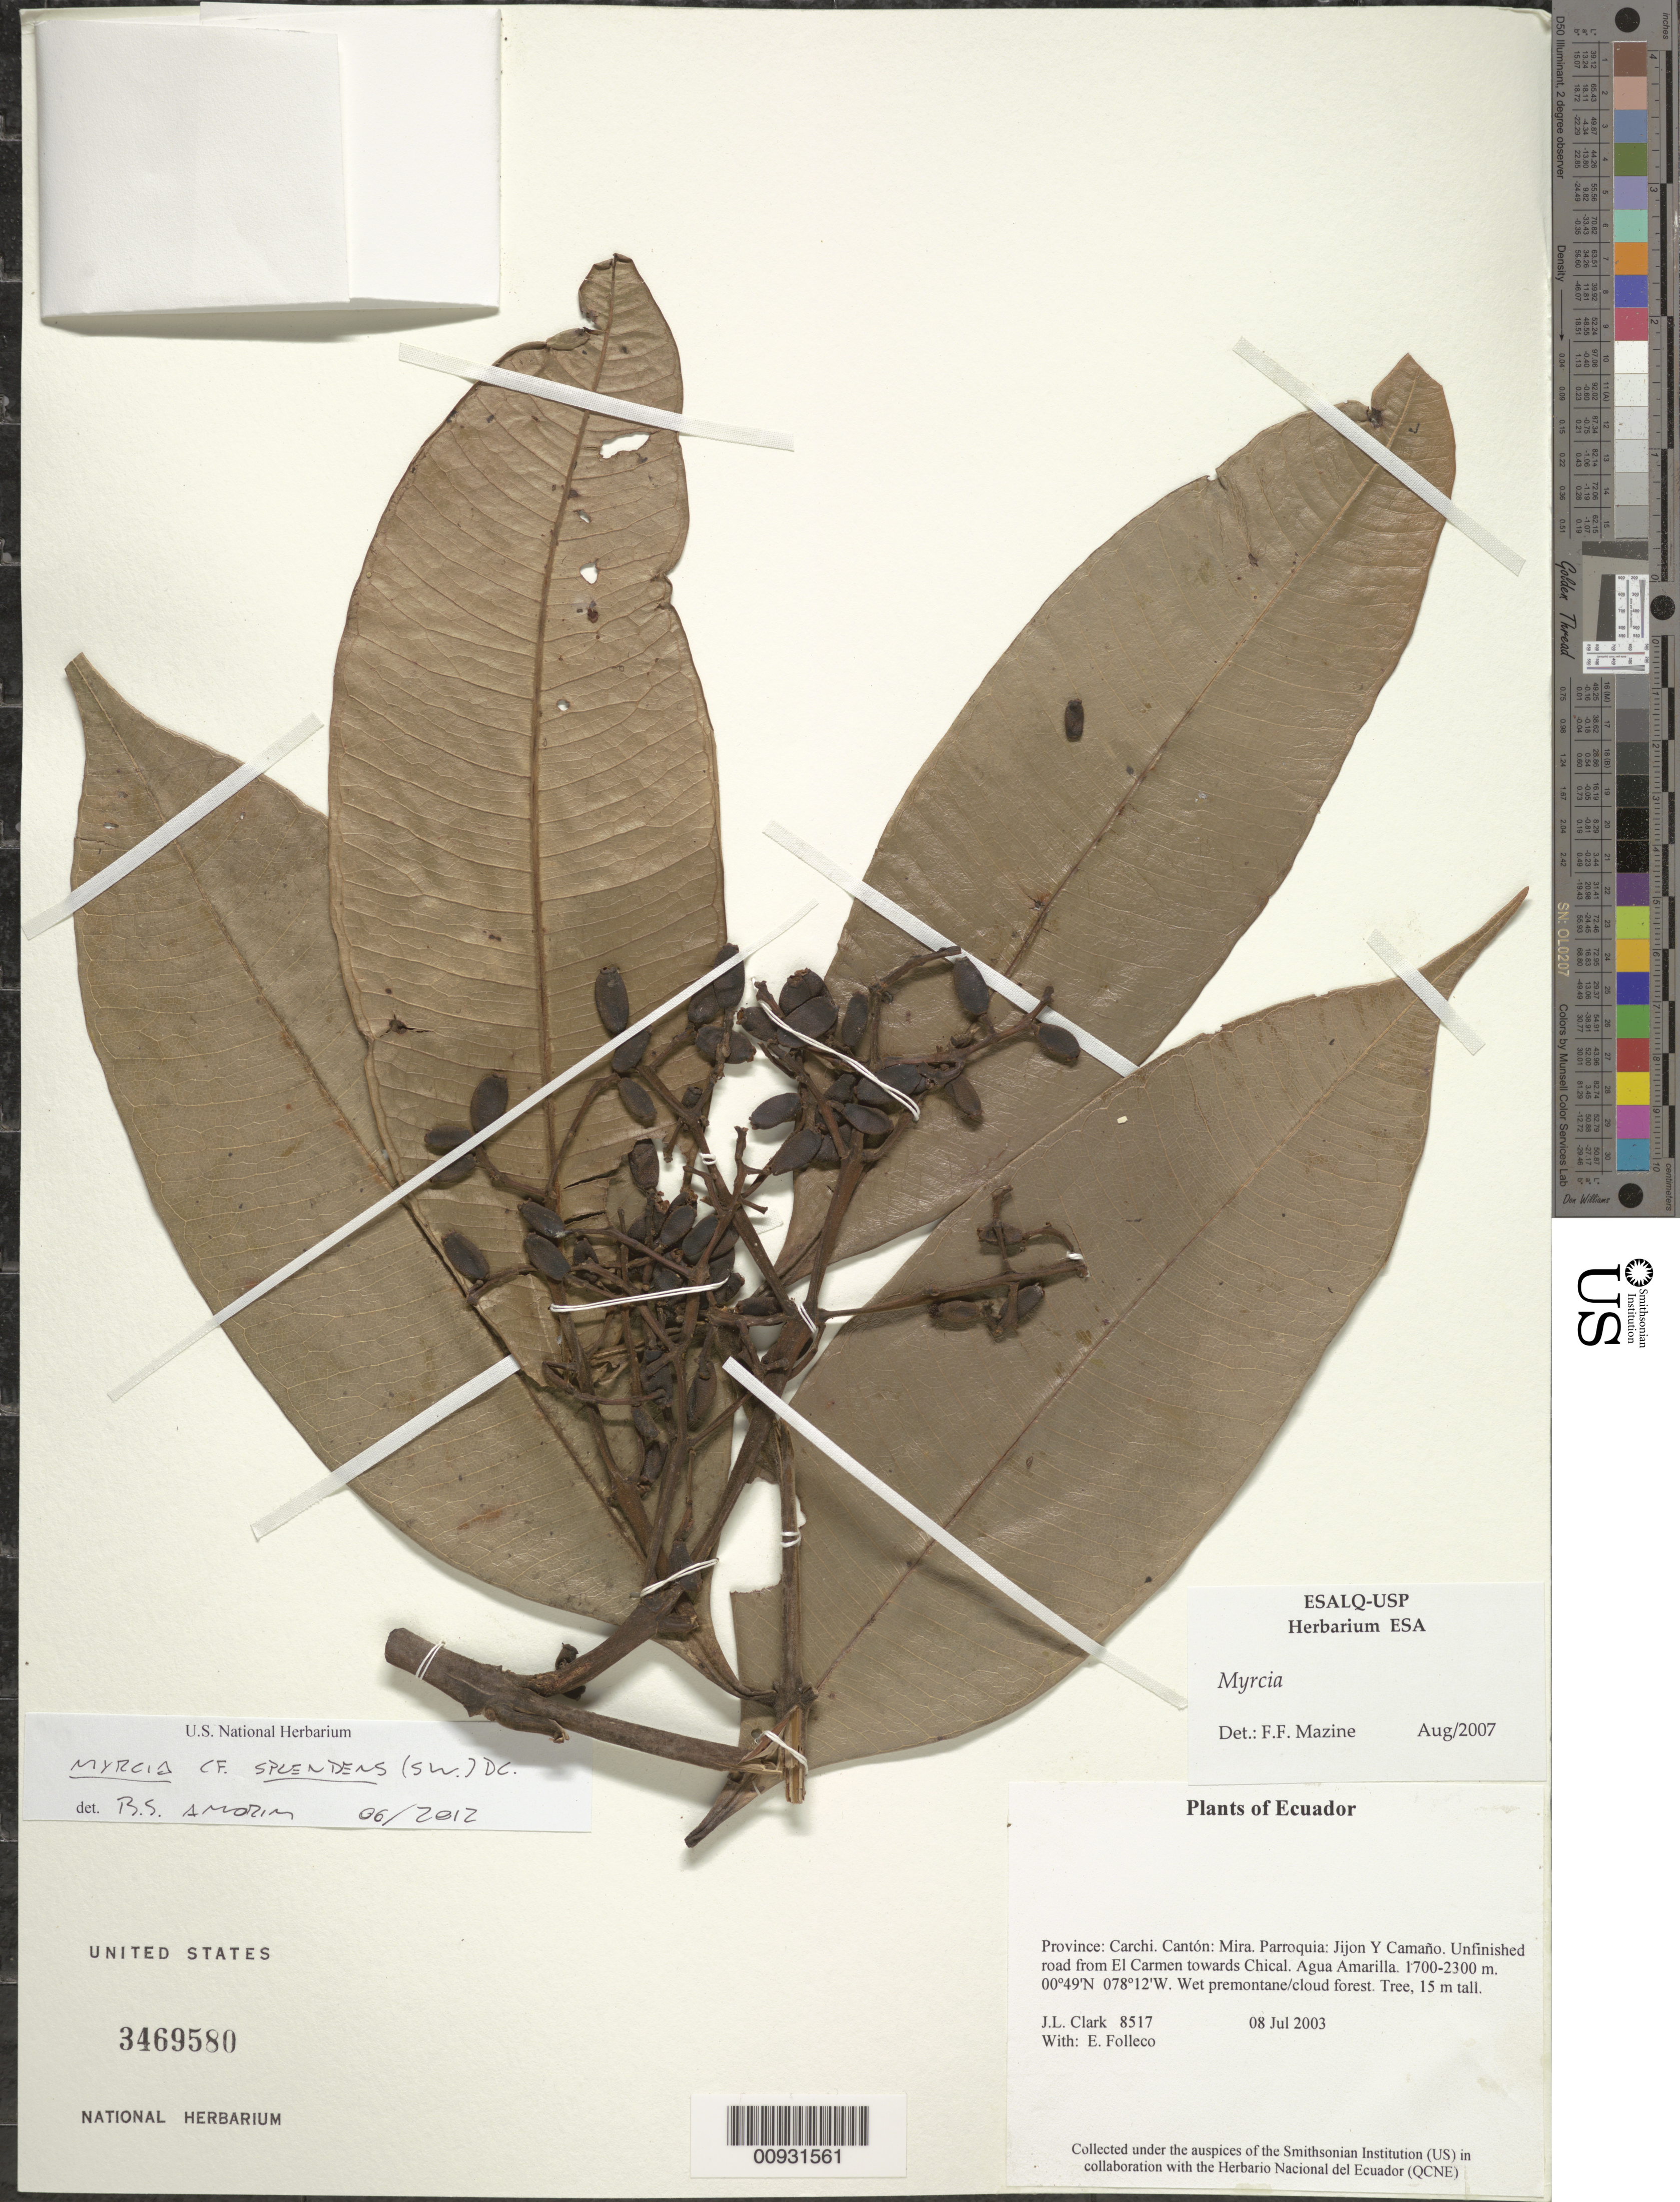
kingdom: Plantae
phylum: Tracheophyta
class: Magnoliopsida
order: Myrtales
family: Myrtaceae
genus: Myrcia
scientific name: Myrcia splendens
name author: (Sw.) DC.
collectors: J. L. Clark & E. Folleco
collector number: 8517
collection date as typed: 08 Jul 2003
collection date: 2003-07-08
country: Ecuador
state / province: Carchi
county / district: Mira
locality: Parroquia: Jijon Y Camaño. Unfinished road from El Carmen towards Chical. Agua Amarilla.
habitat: Wet premontane/cloud forest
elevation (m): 1700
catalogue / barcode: US 3469580